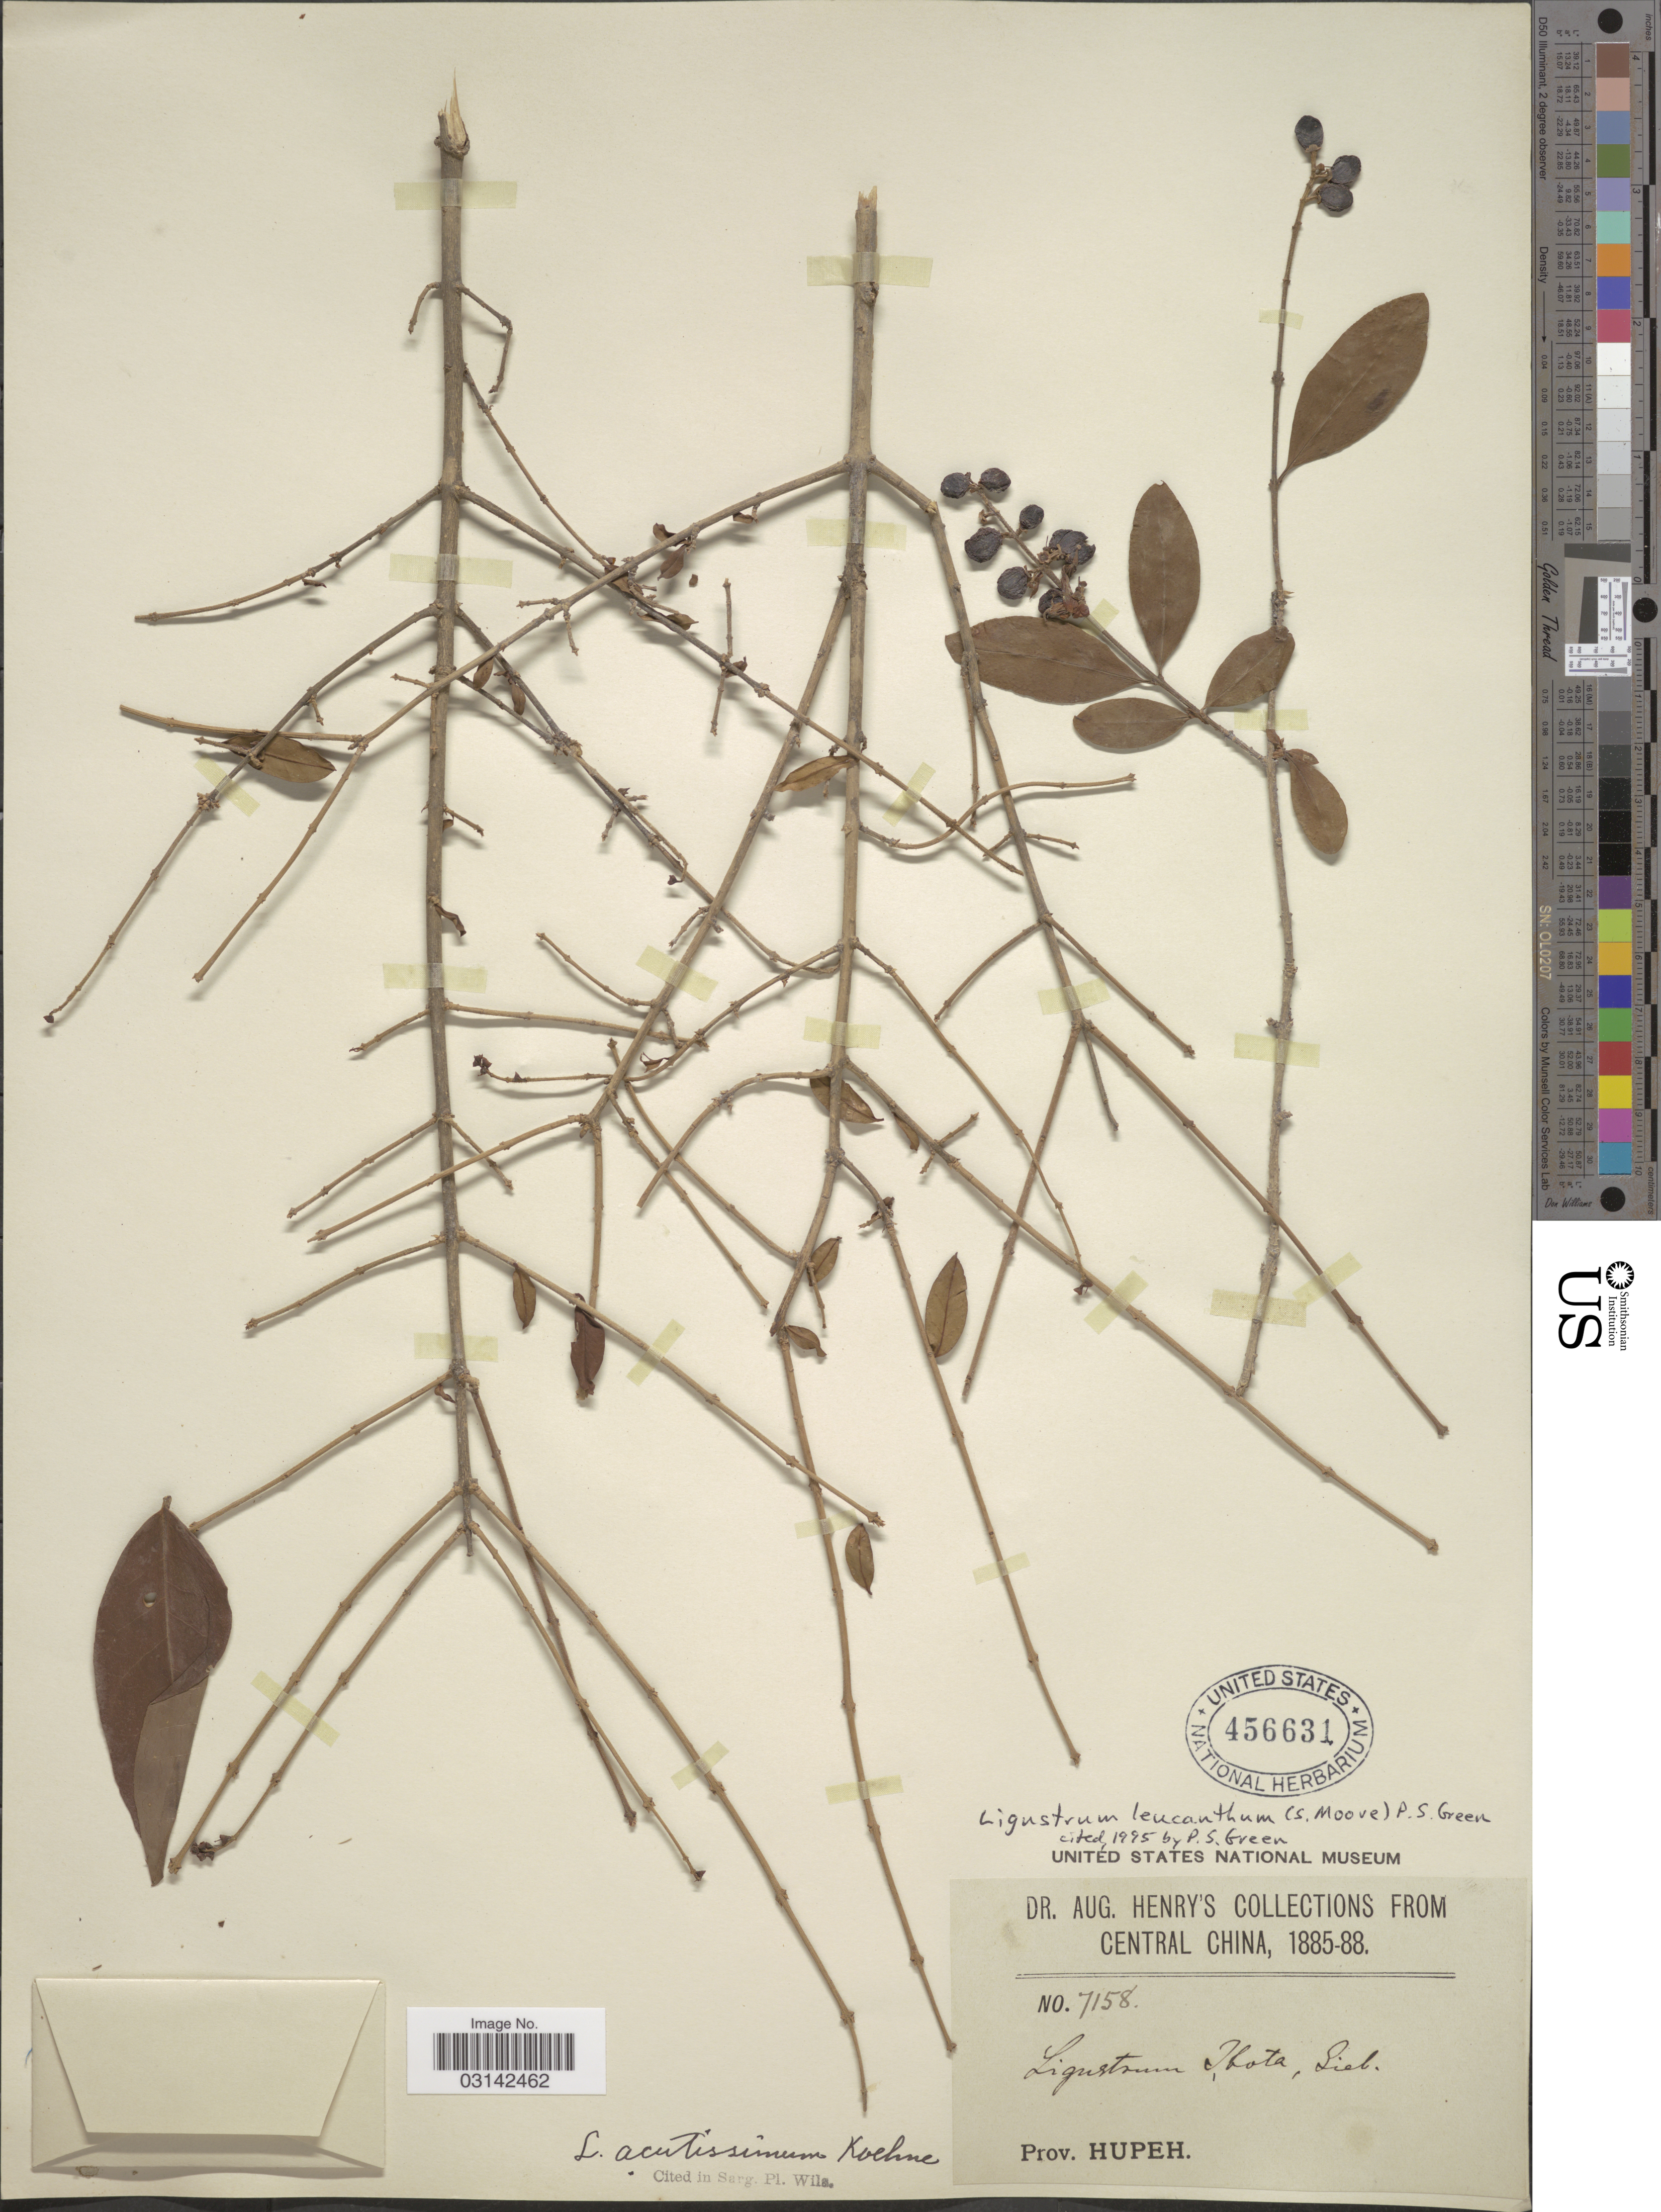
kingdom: Plantae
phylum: Tracheophyta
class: Magnoliopsida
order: Lamiales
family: Oleaceae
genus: Ligustrum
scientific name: Ligustrum leucanthum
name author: (S. Moore) P.S. Green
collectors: A. Henry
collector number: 7158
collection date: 1885/1888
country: China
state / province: Hubei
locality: Central China, Prov. Hupeh.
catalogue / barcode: US 456631